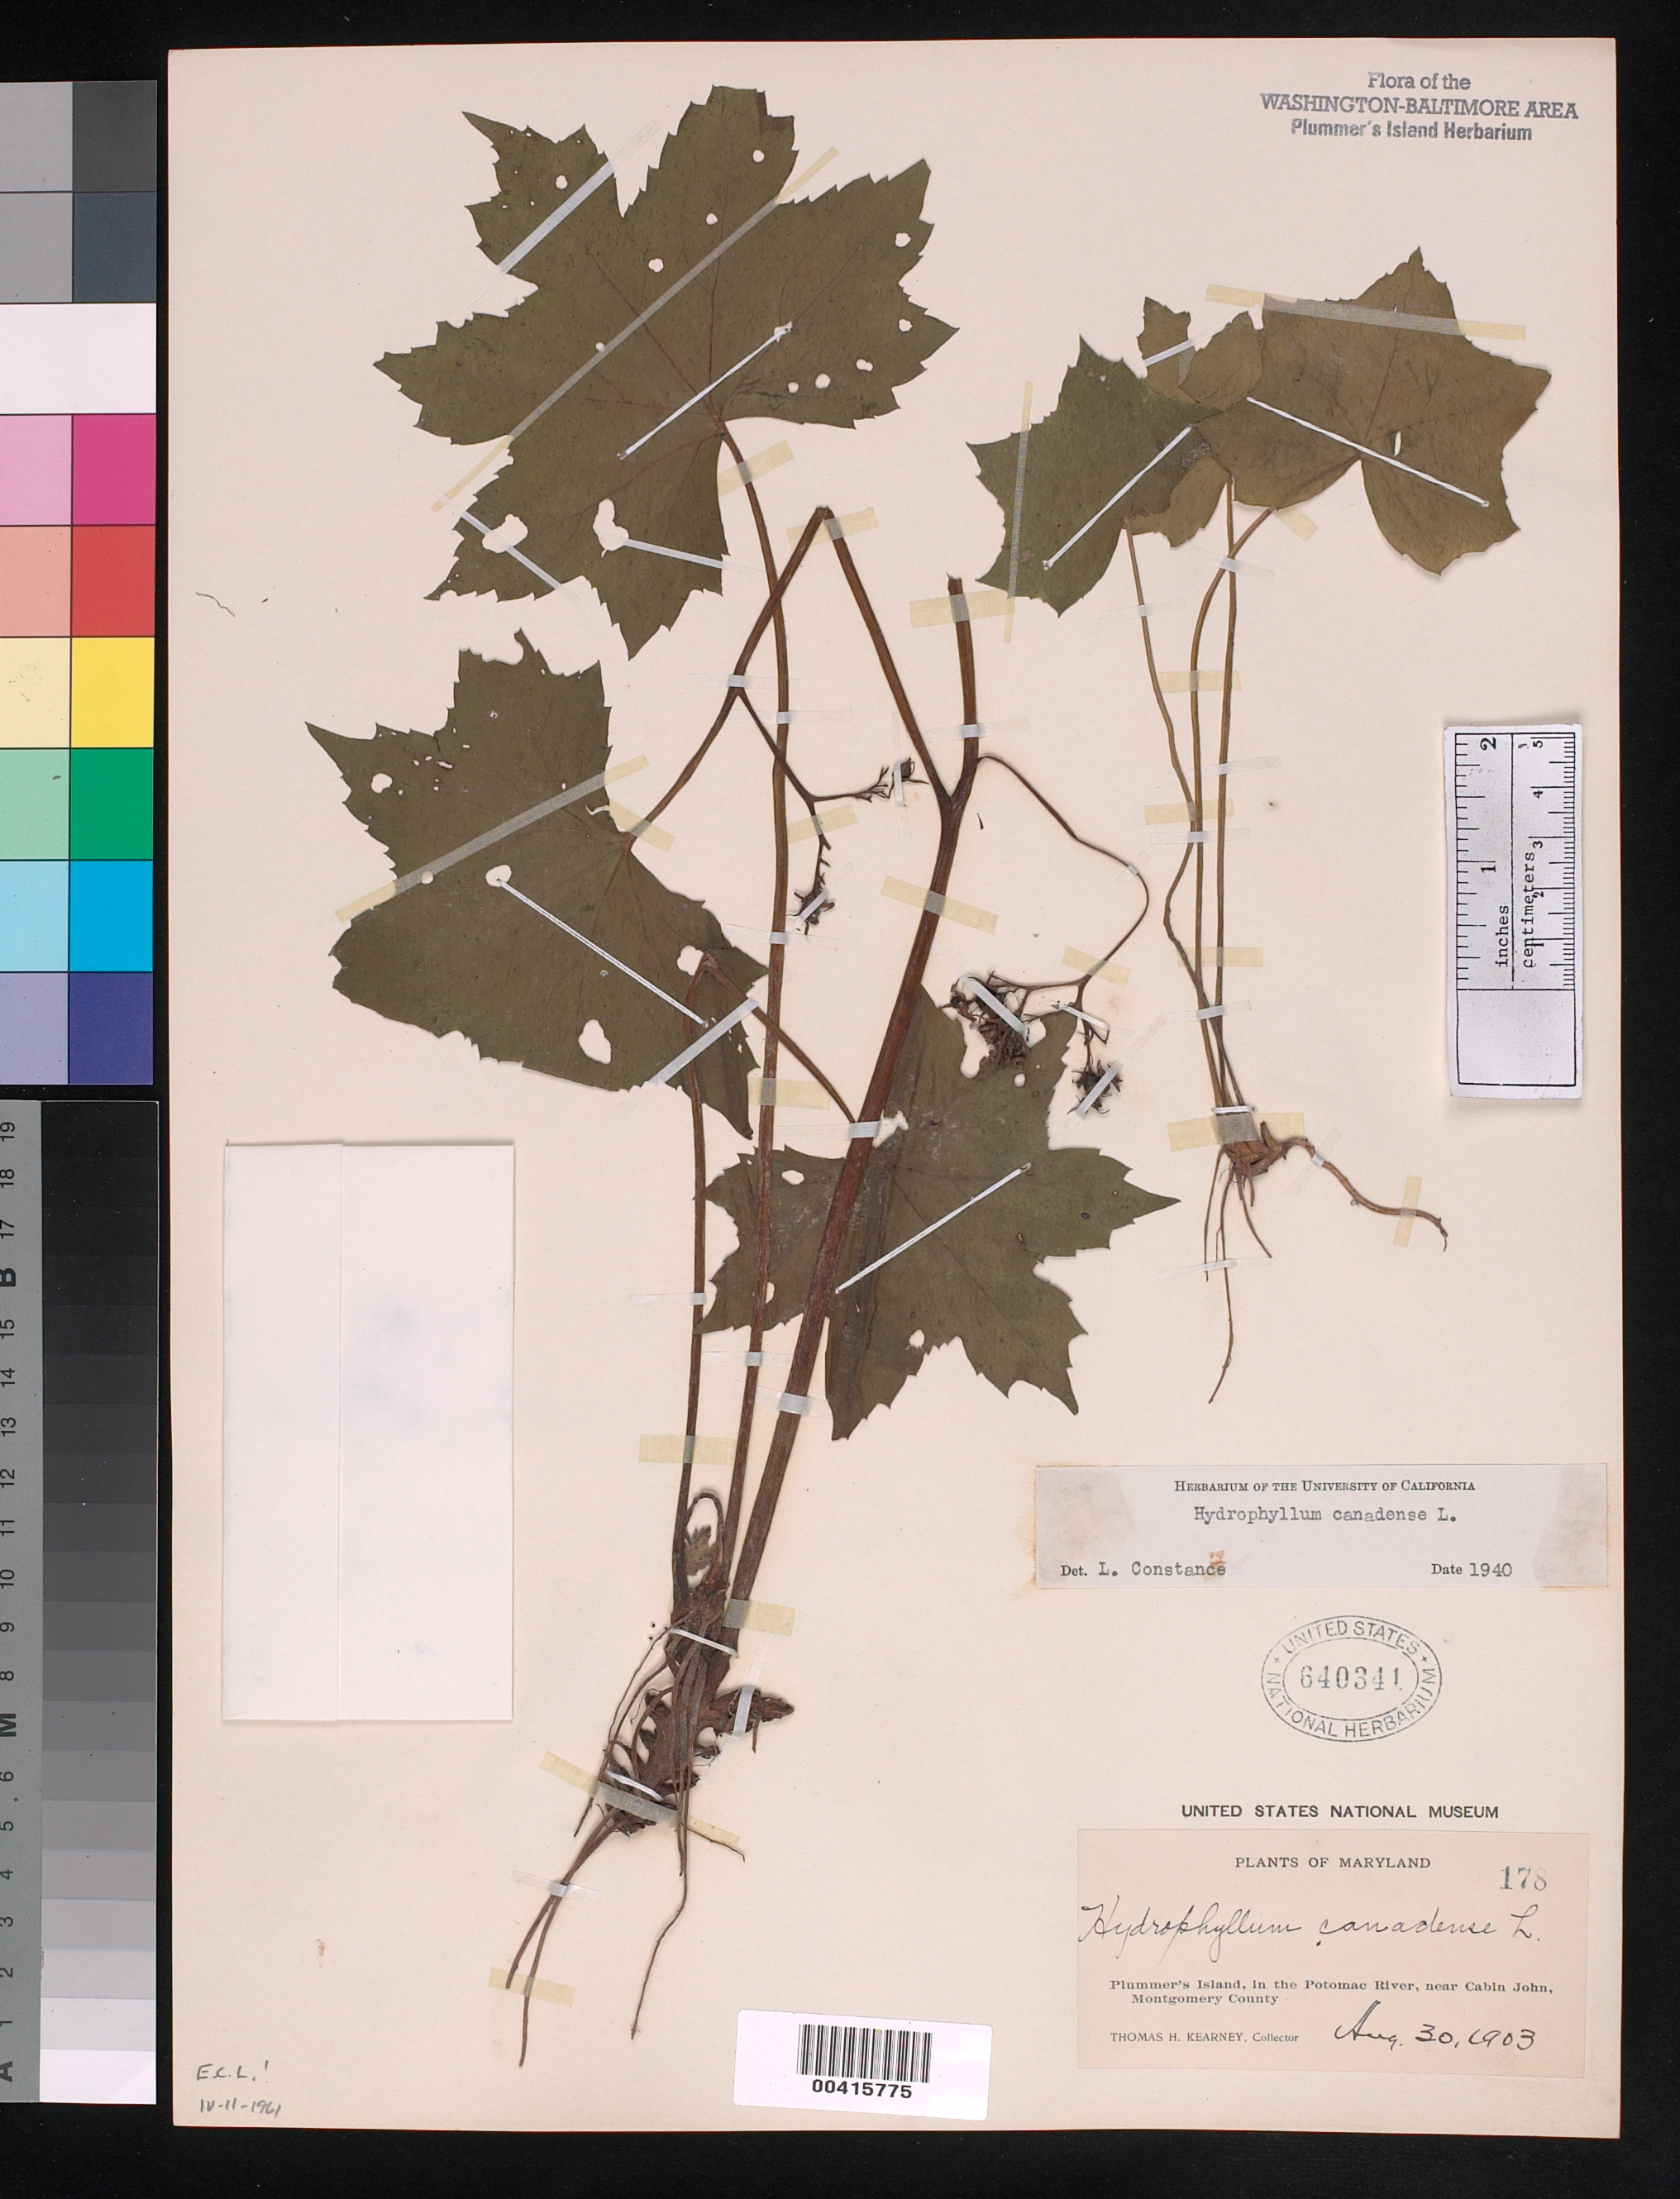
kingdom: Plantae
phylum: Tracheophyta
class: Magnoliopsida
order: Boraginales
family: Hydrophyllaceae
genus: Hydrophyllum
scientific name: Hydrophyllum canadense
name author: L.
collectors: T. H. Kearney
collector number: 178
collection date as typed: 30 Aug 1903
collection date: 1903-08-30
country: United States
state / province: Maryland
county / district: Montgomery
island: Plummers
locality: Plummer's Island C. & O. Canal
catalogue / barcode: US 640341